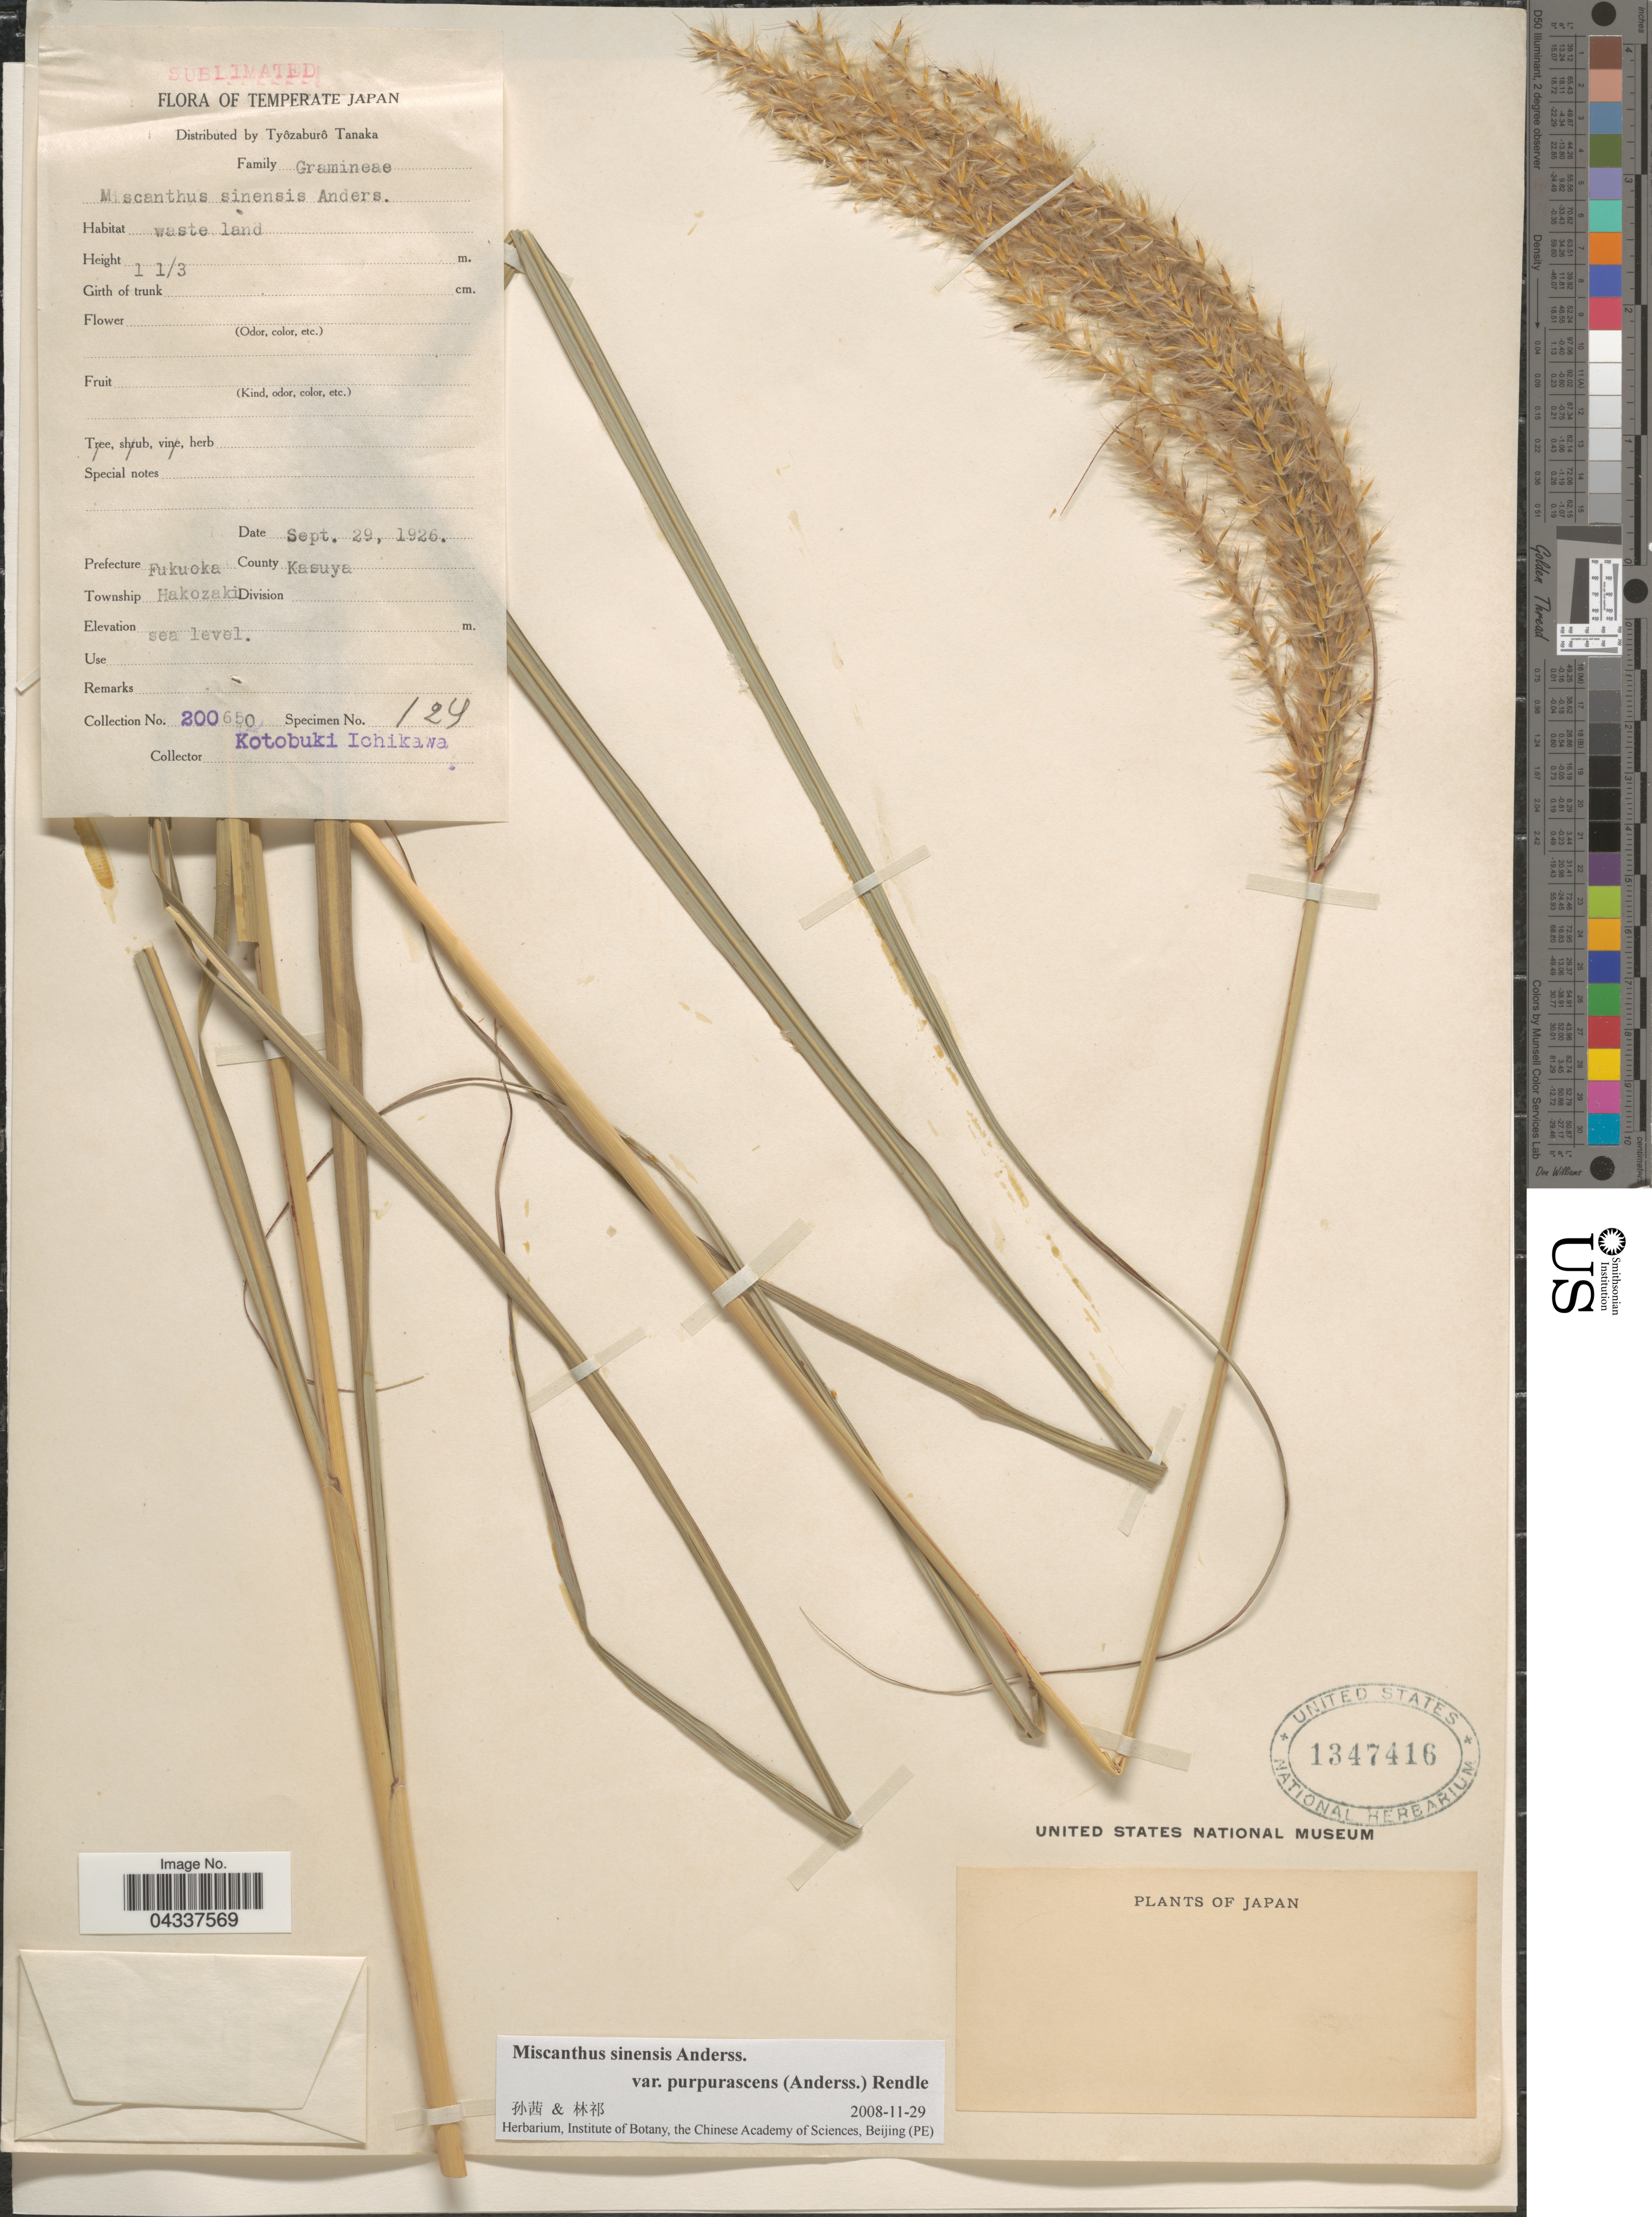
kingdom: Plantae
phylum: Tracheophyta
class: Liliopsida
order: Poales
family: Poaceae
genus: Miscanthus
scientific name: Miscanthus sinensis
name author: Andersson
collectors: K. Ichikawa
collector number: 200650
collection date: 1926-09-29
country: Japan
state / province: Hukuoka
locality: Temperate Japan. Prefecture Fukuoka. County Kasuya. Township Hakozaki.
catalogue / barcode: US 1347416